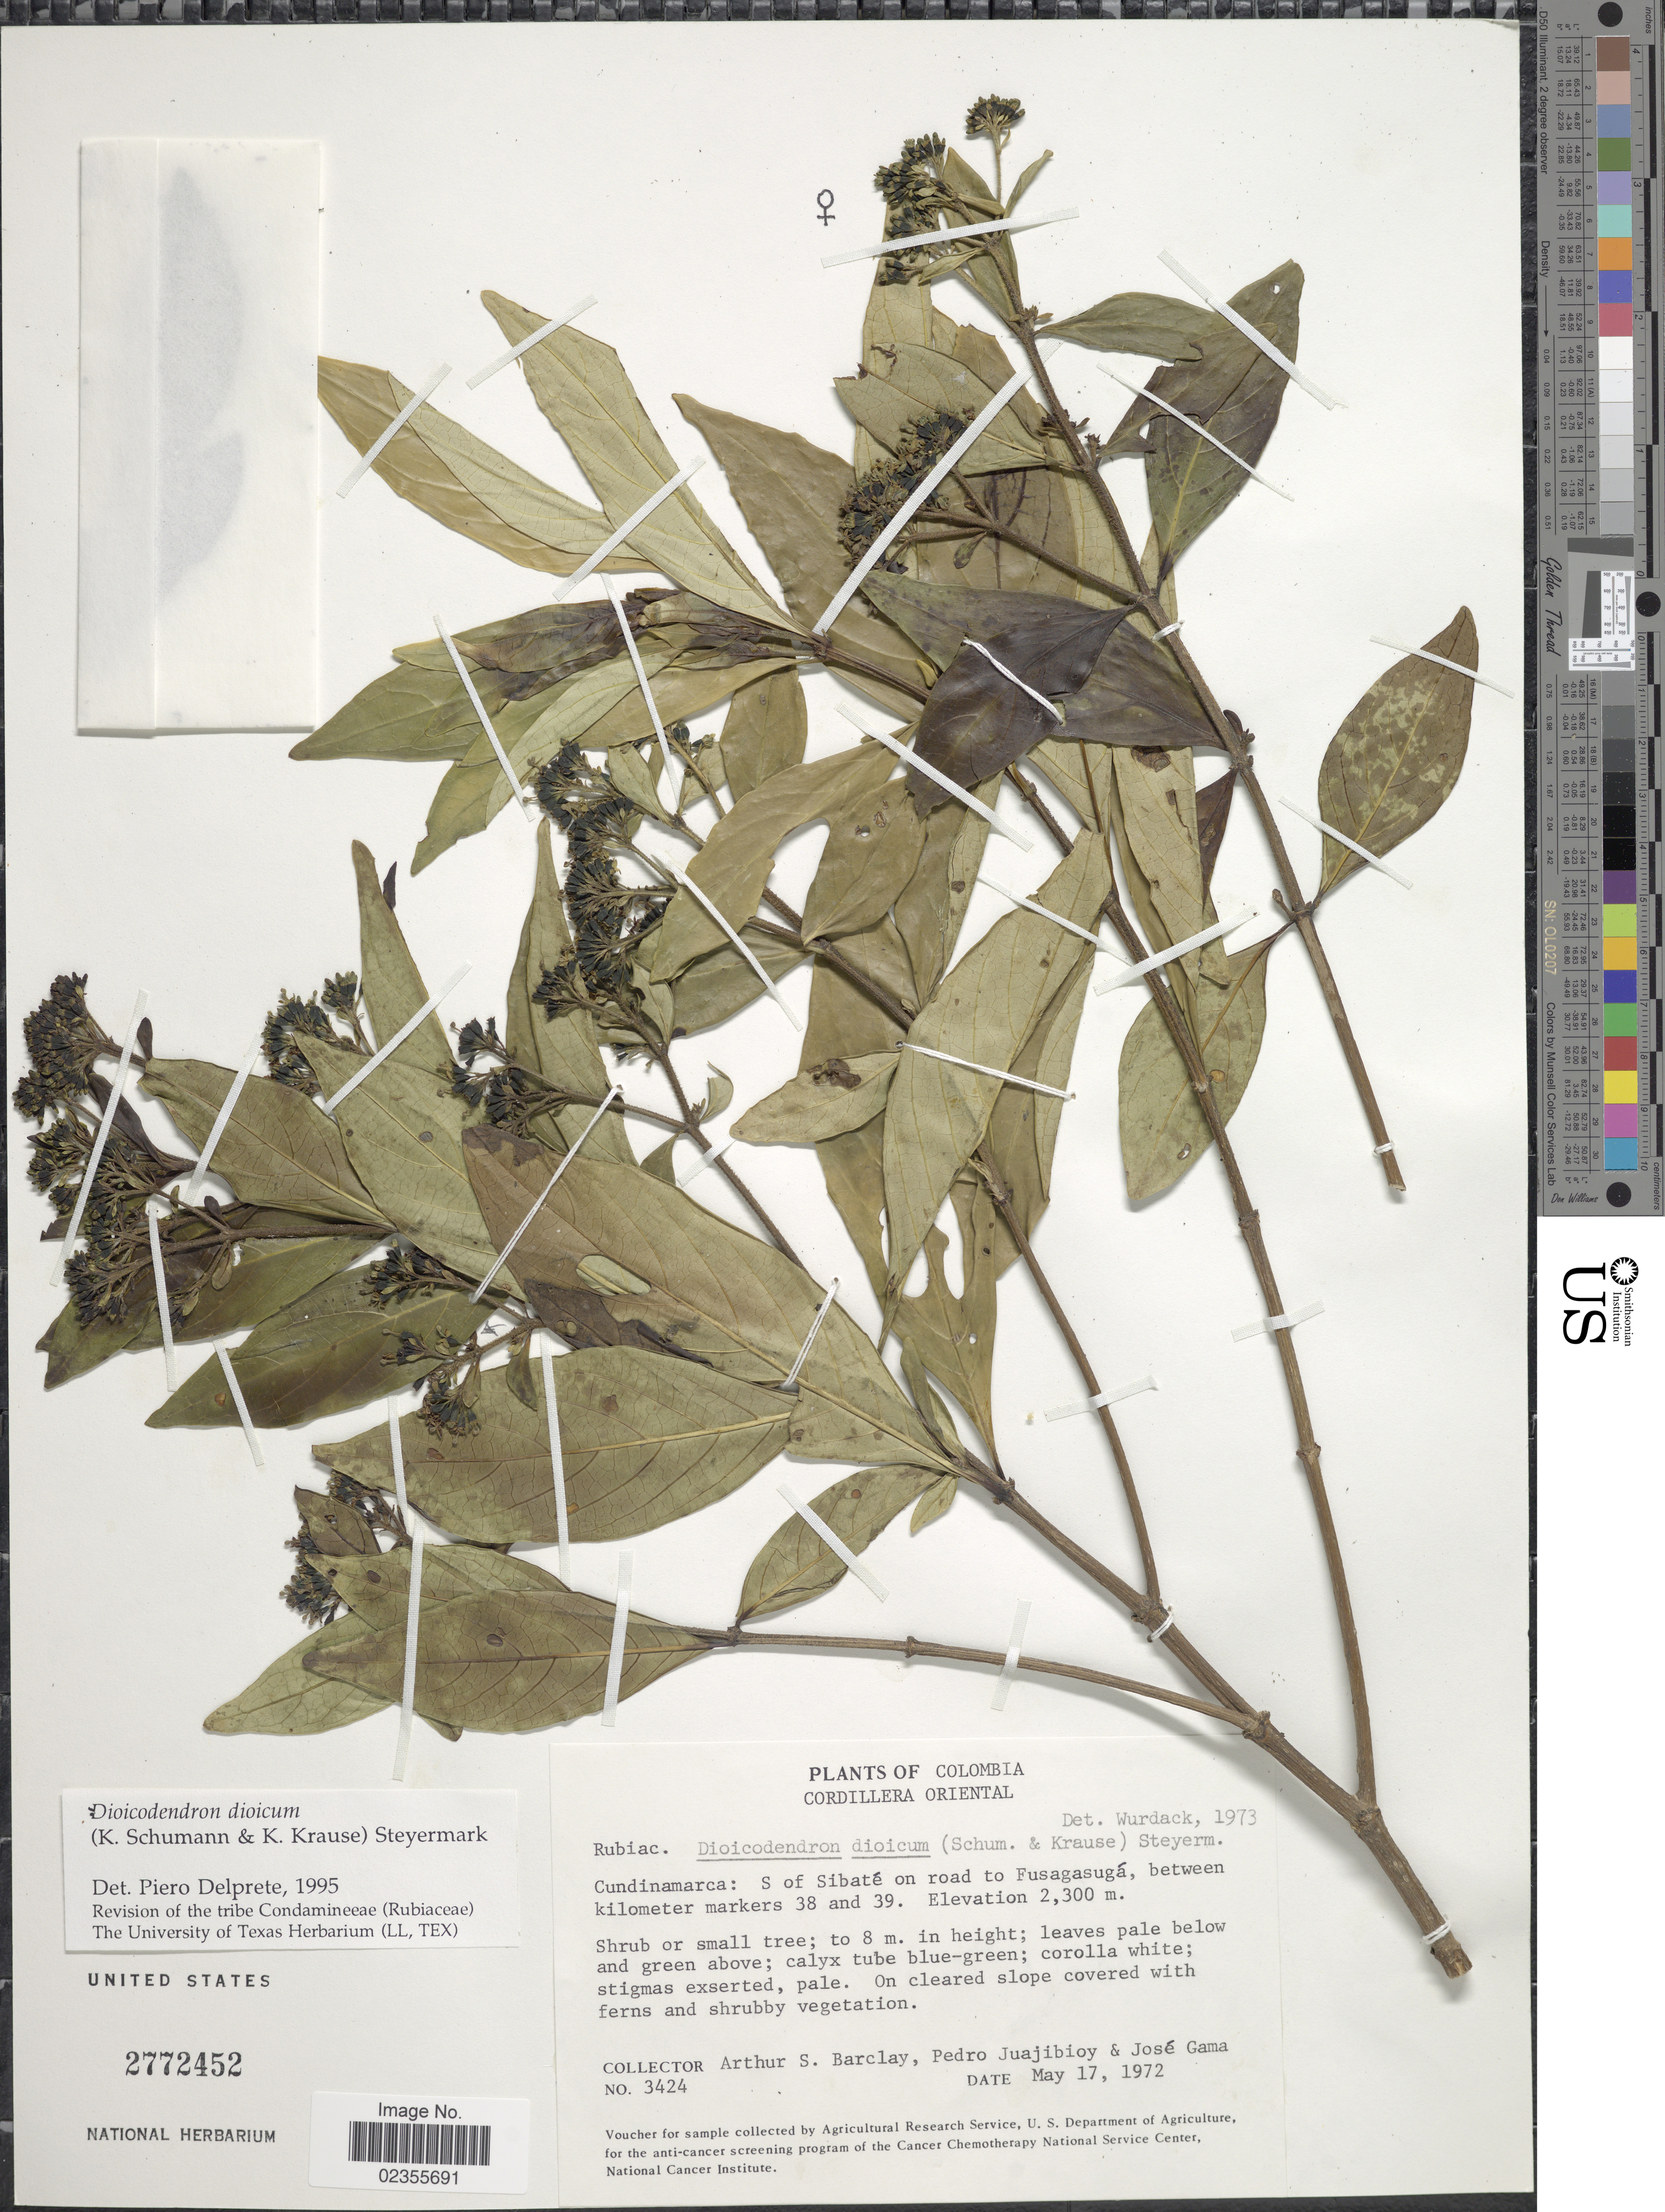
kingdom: Plantae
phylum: Tracheophyta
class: Magnoliopsida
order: Gentianales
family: Rubiaceae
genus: Dioicodendron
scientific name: Dioicodendron dioicum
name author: (K. Schum. & Krause) Steyerm.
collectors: A. S. Barclay, P. Juajibioy & J. Gama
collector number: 3424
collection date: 1972-05-17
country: Colombia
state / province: Cundinamarca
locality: Cordillera Oriental, S of Sibate on road to Fusagasuga, between kilometer markers 38 and 39.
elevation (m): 2300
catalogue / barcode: US 2772452